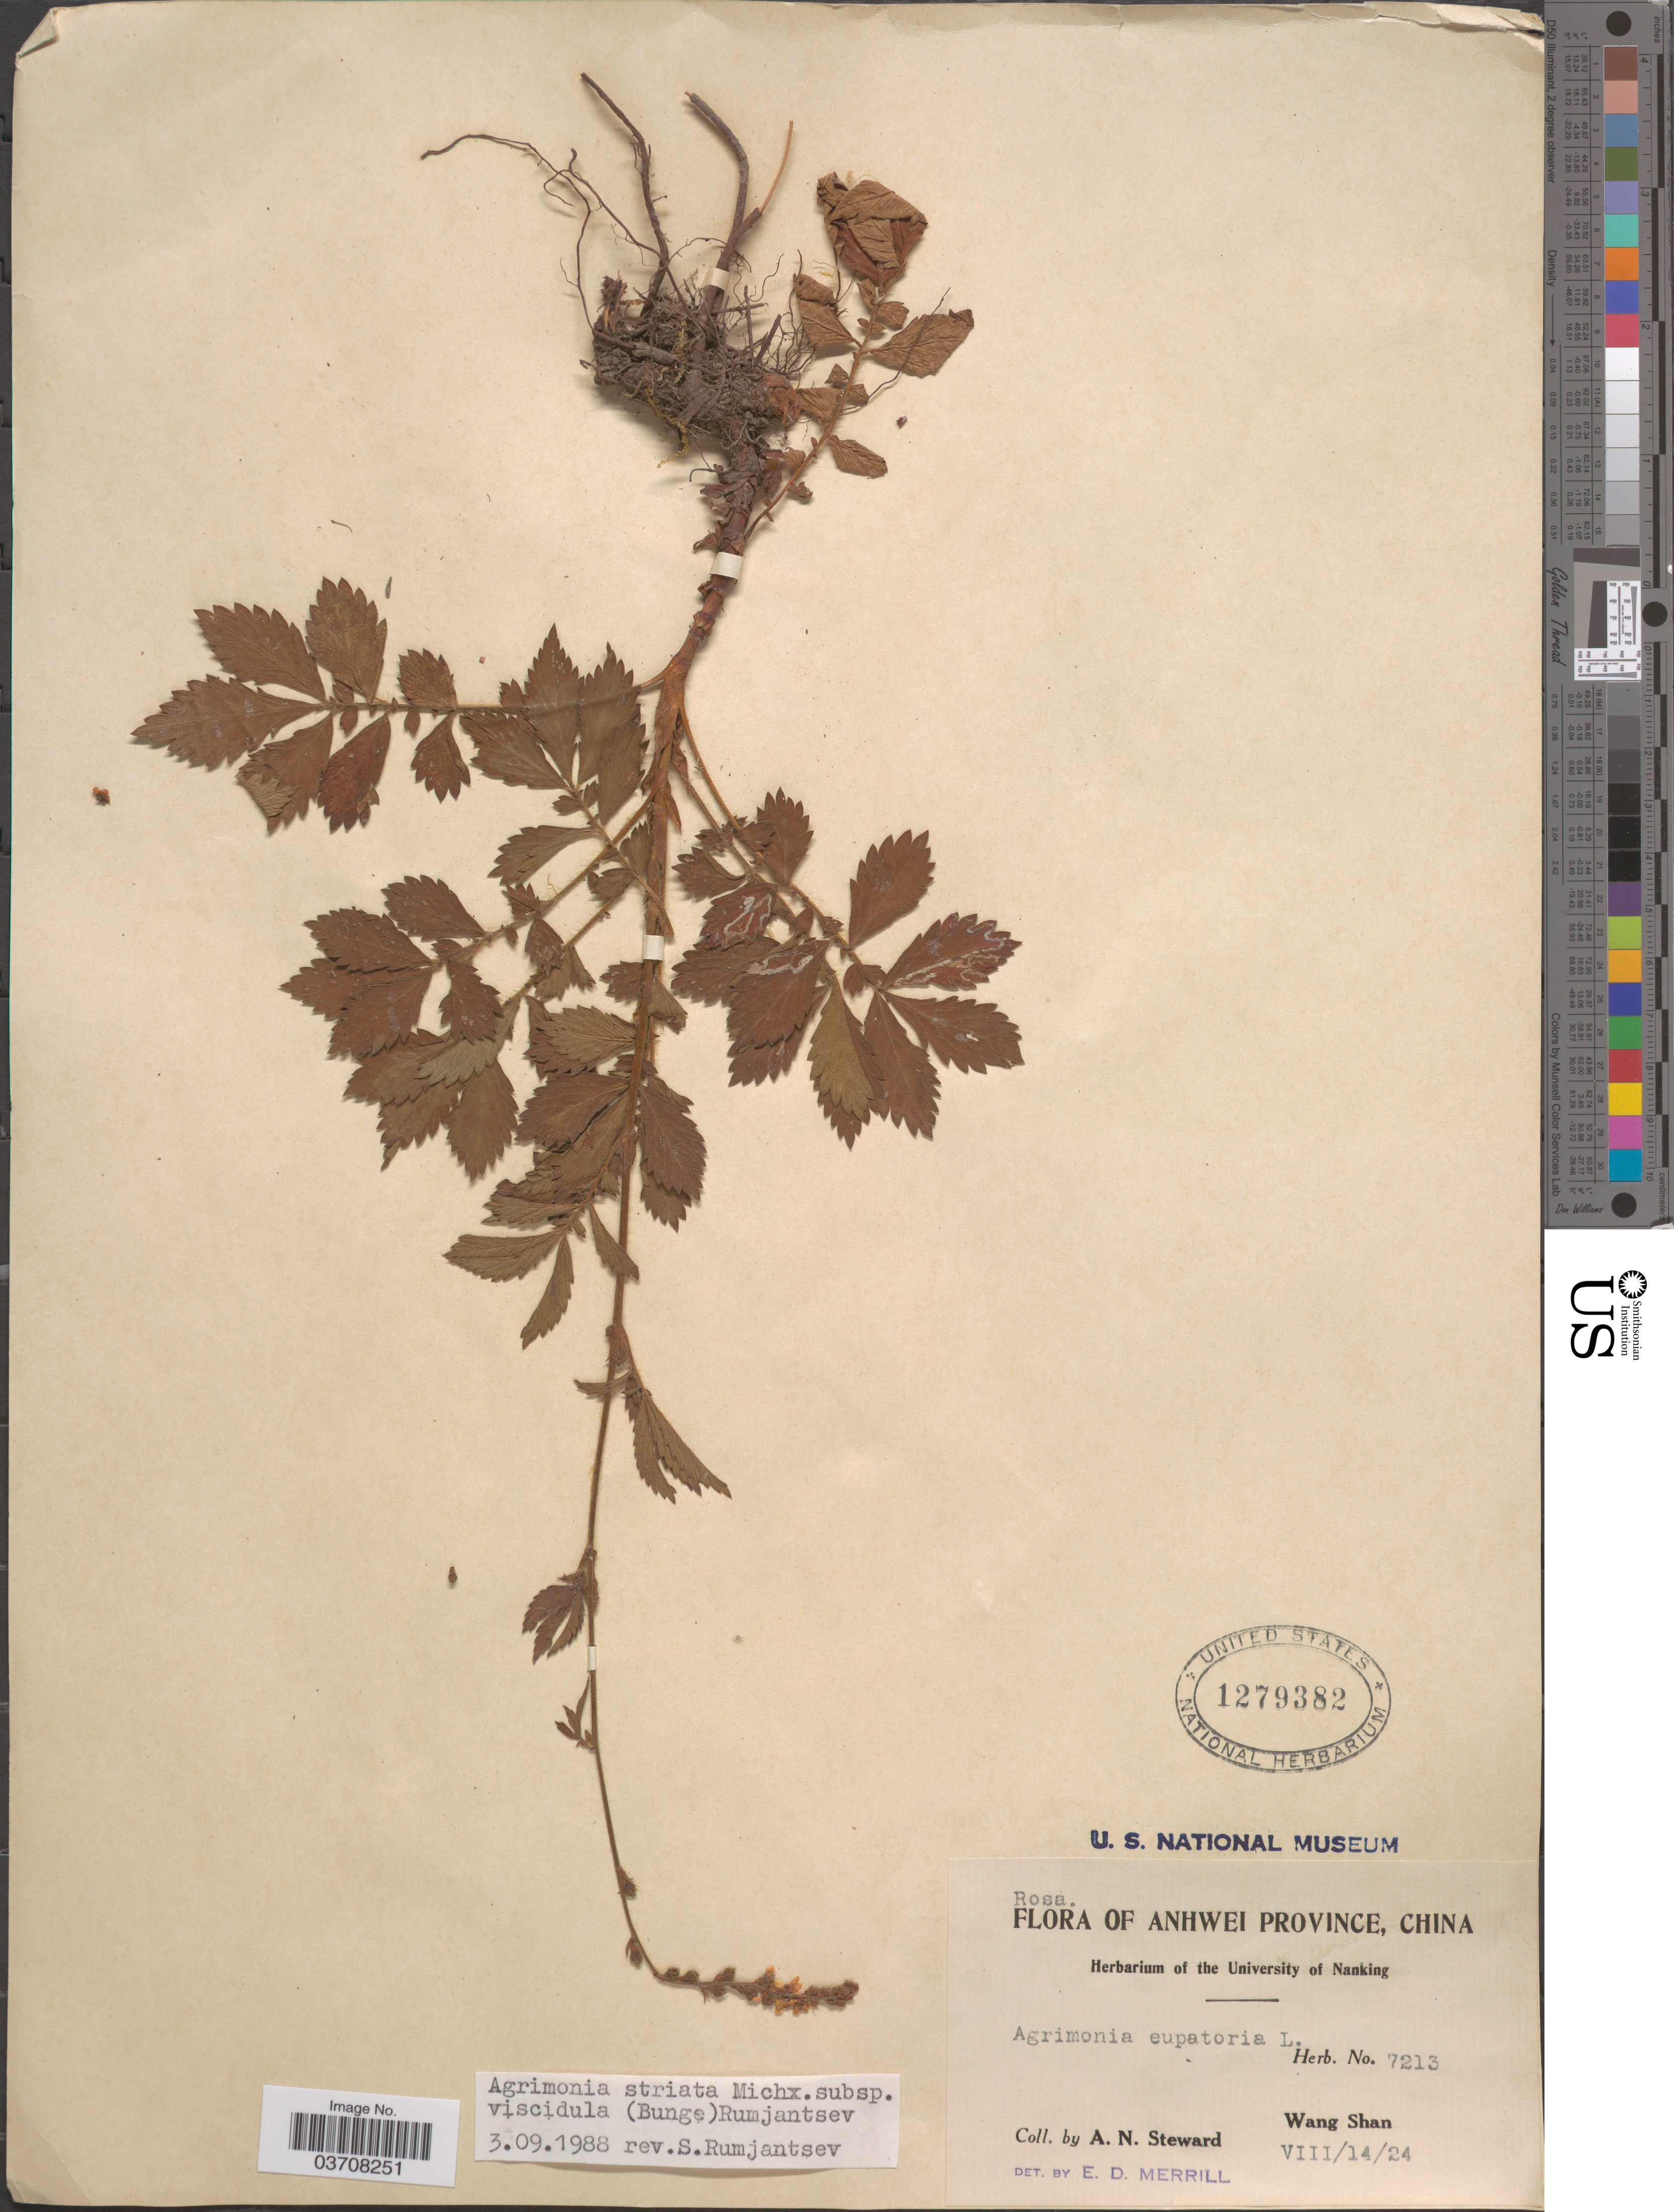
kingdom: Plantae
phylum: Tracheophyta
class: Magnoliopsida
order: Rosales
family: Rosaceae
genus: Agrimonia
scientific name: Agrimonia striata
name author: Michx.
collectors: A. N. Steward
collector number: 7213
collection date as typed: Transcribed d/m/y: 14/8/24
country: China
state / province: Anhui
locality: Anhwei Province. Wang Shan.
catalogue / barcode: US 1279382